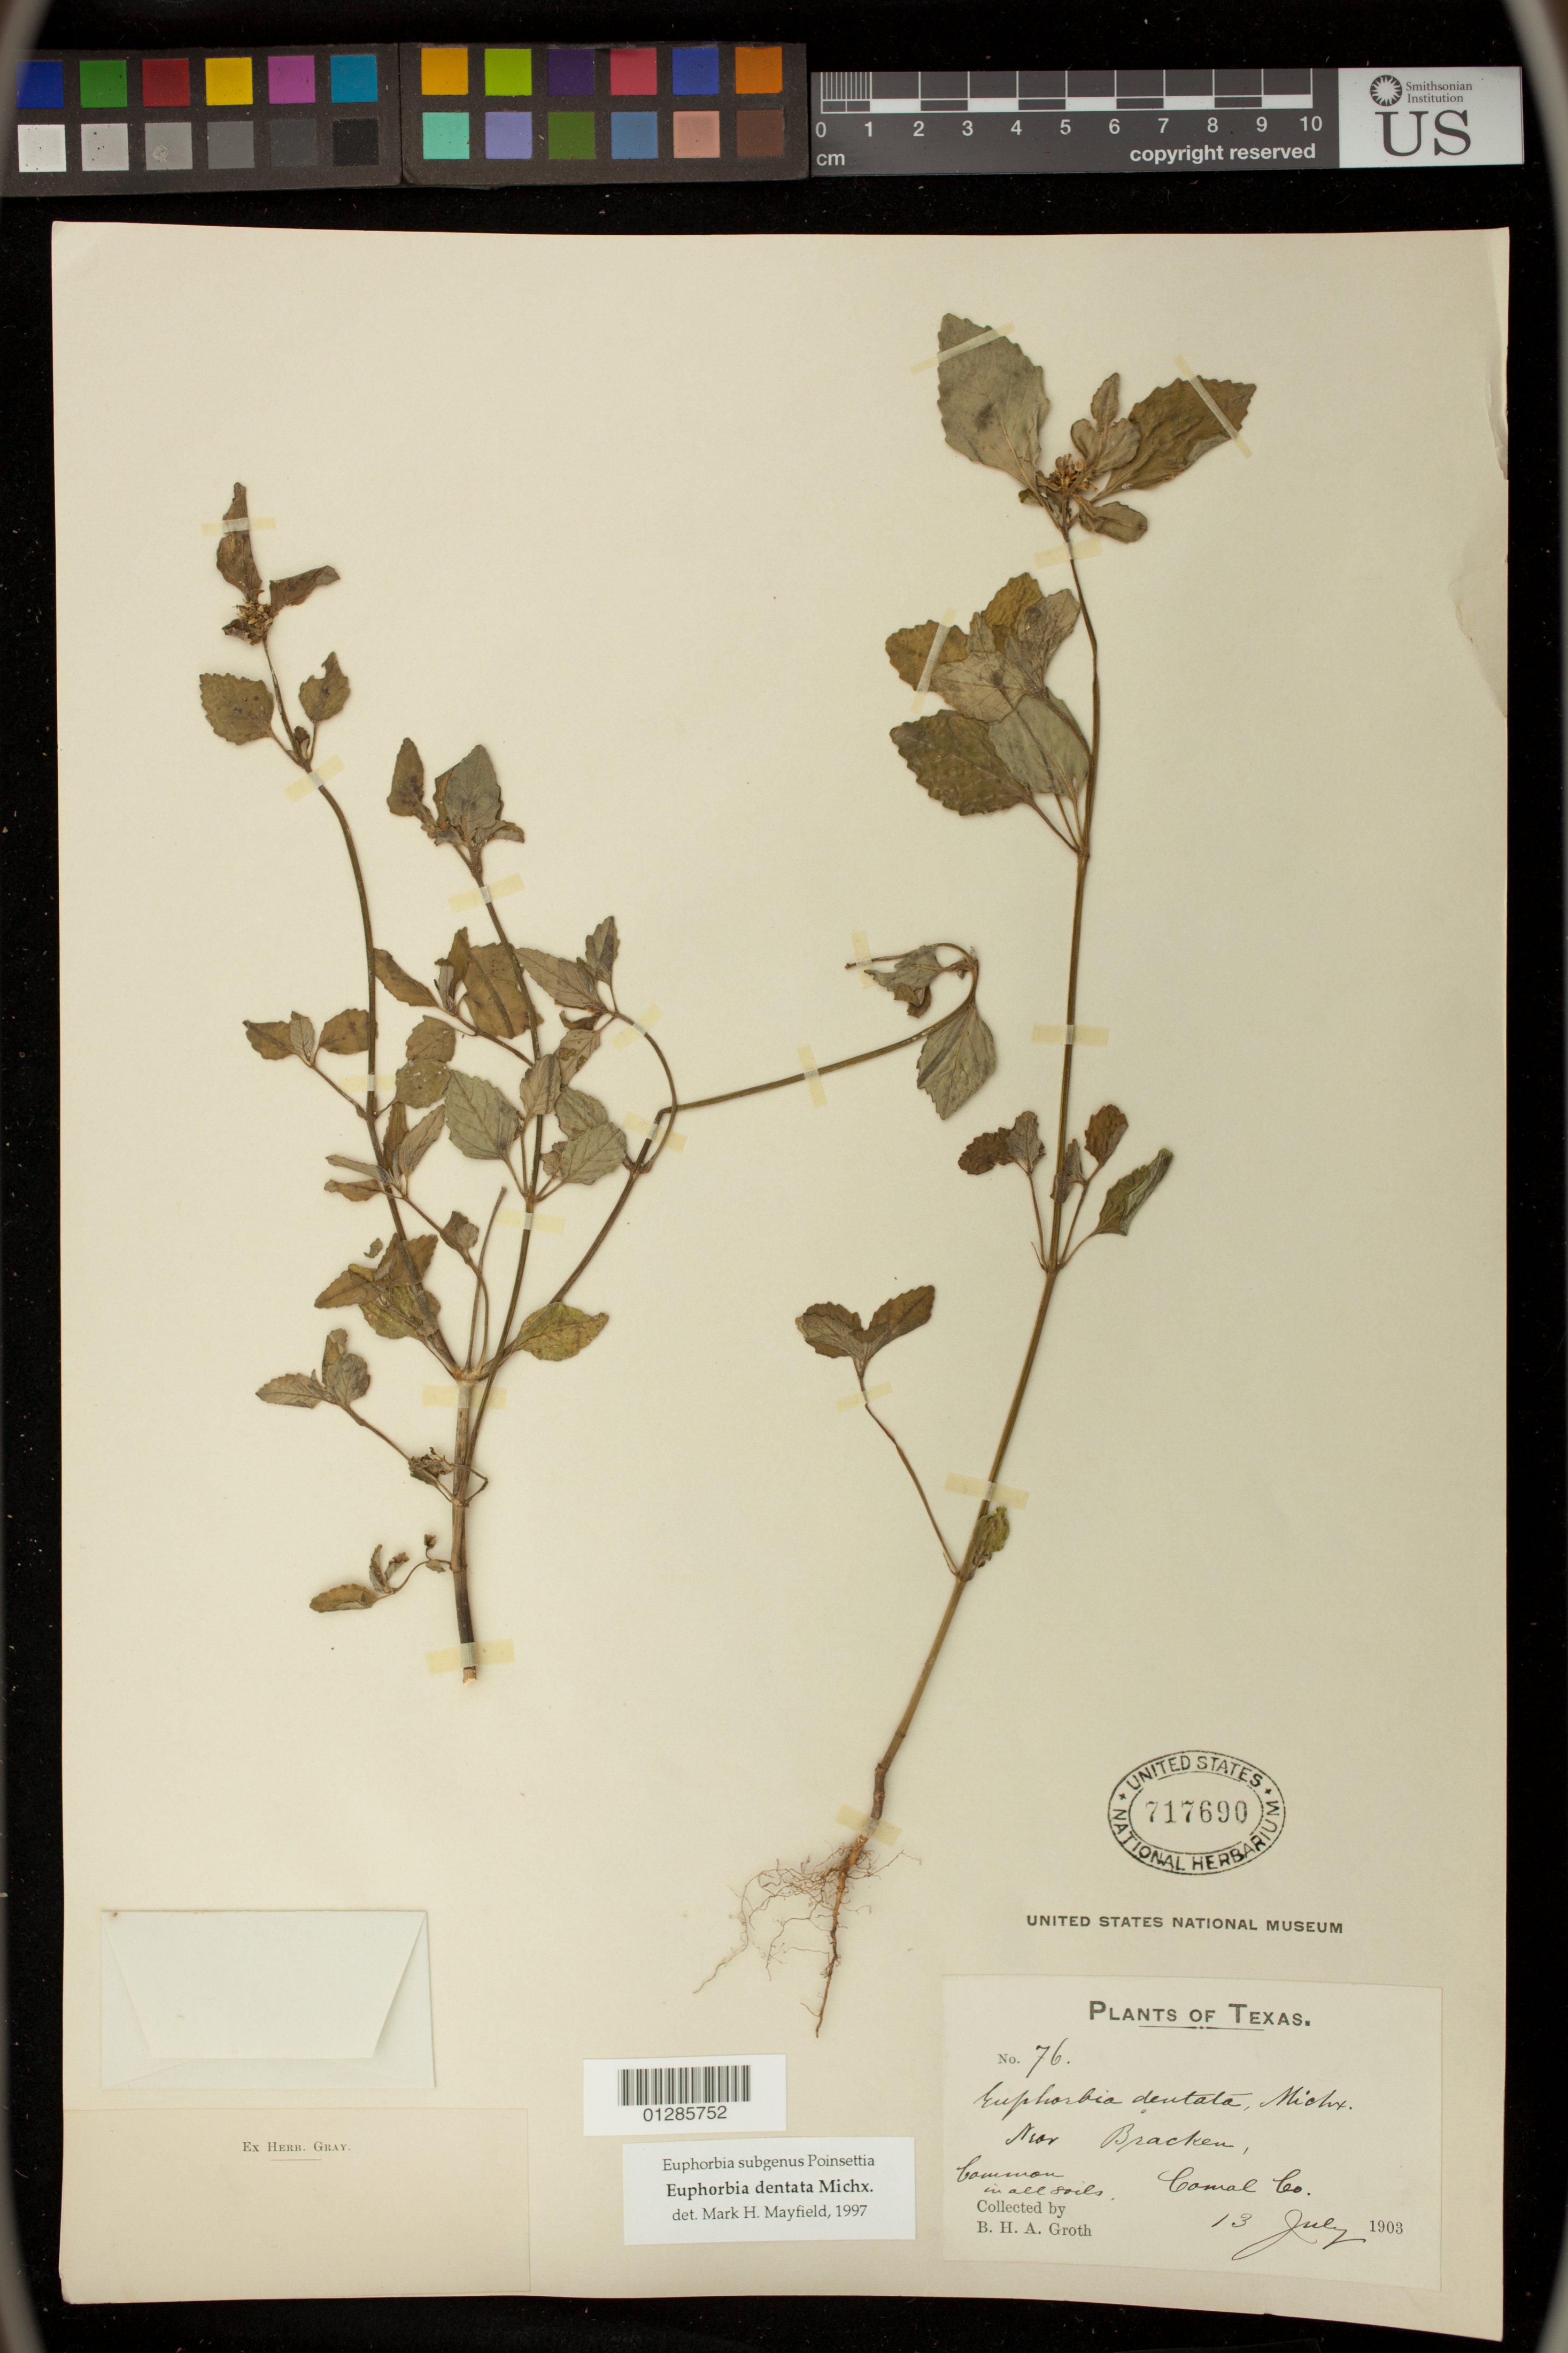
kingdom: Plantae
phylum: Tracheophyta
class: Magnoliopsida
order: Malpighiales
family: Euphorbiaceae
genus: Euphorbia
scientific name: Euphorbia dentata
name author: Michx.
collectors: B. Groth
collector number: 76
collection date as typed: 13 Jul 1903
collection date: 1903-07-13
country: United States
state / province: Texas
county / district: Comal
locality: Bracken. Cibolo River.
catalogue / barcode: US 717690